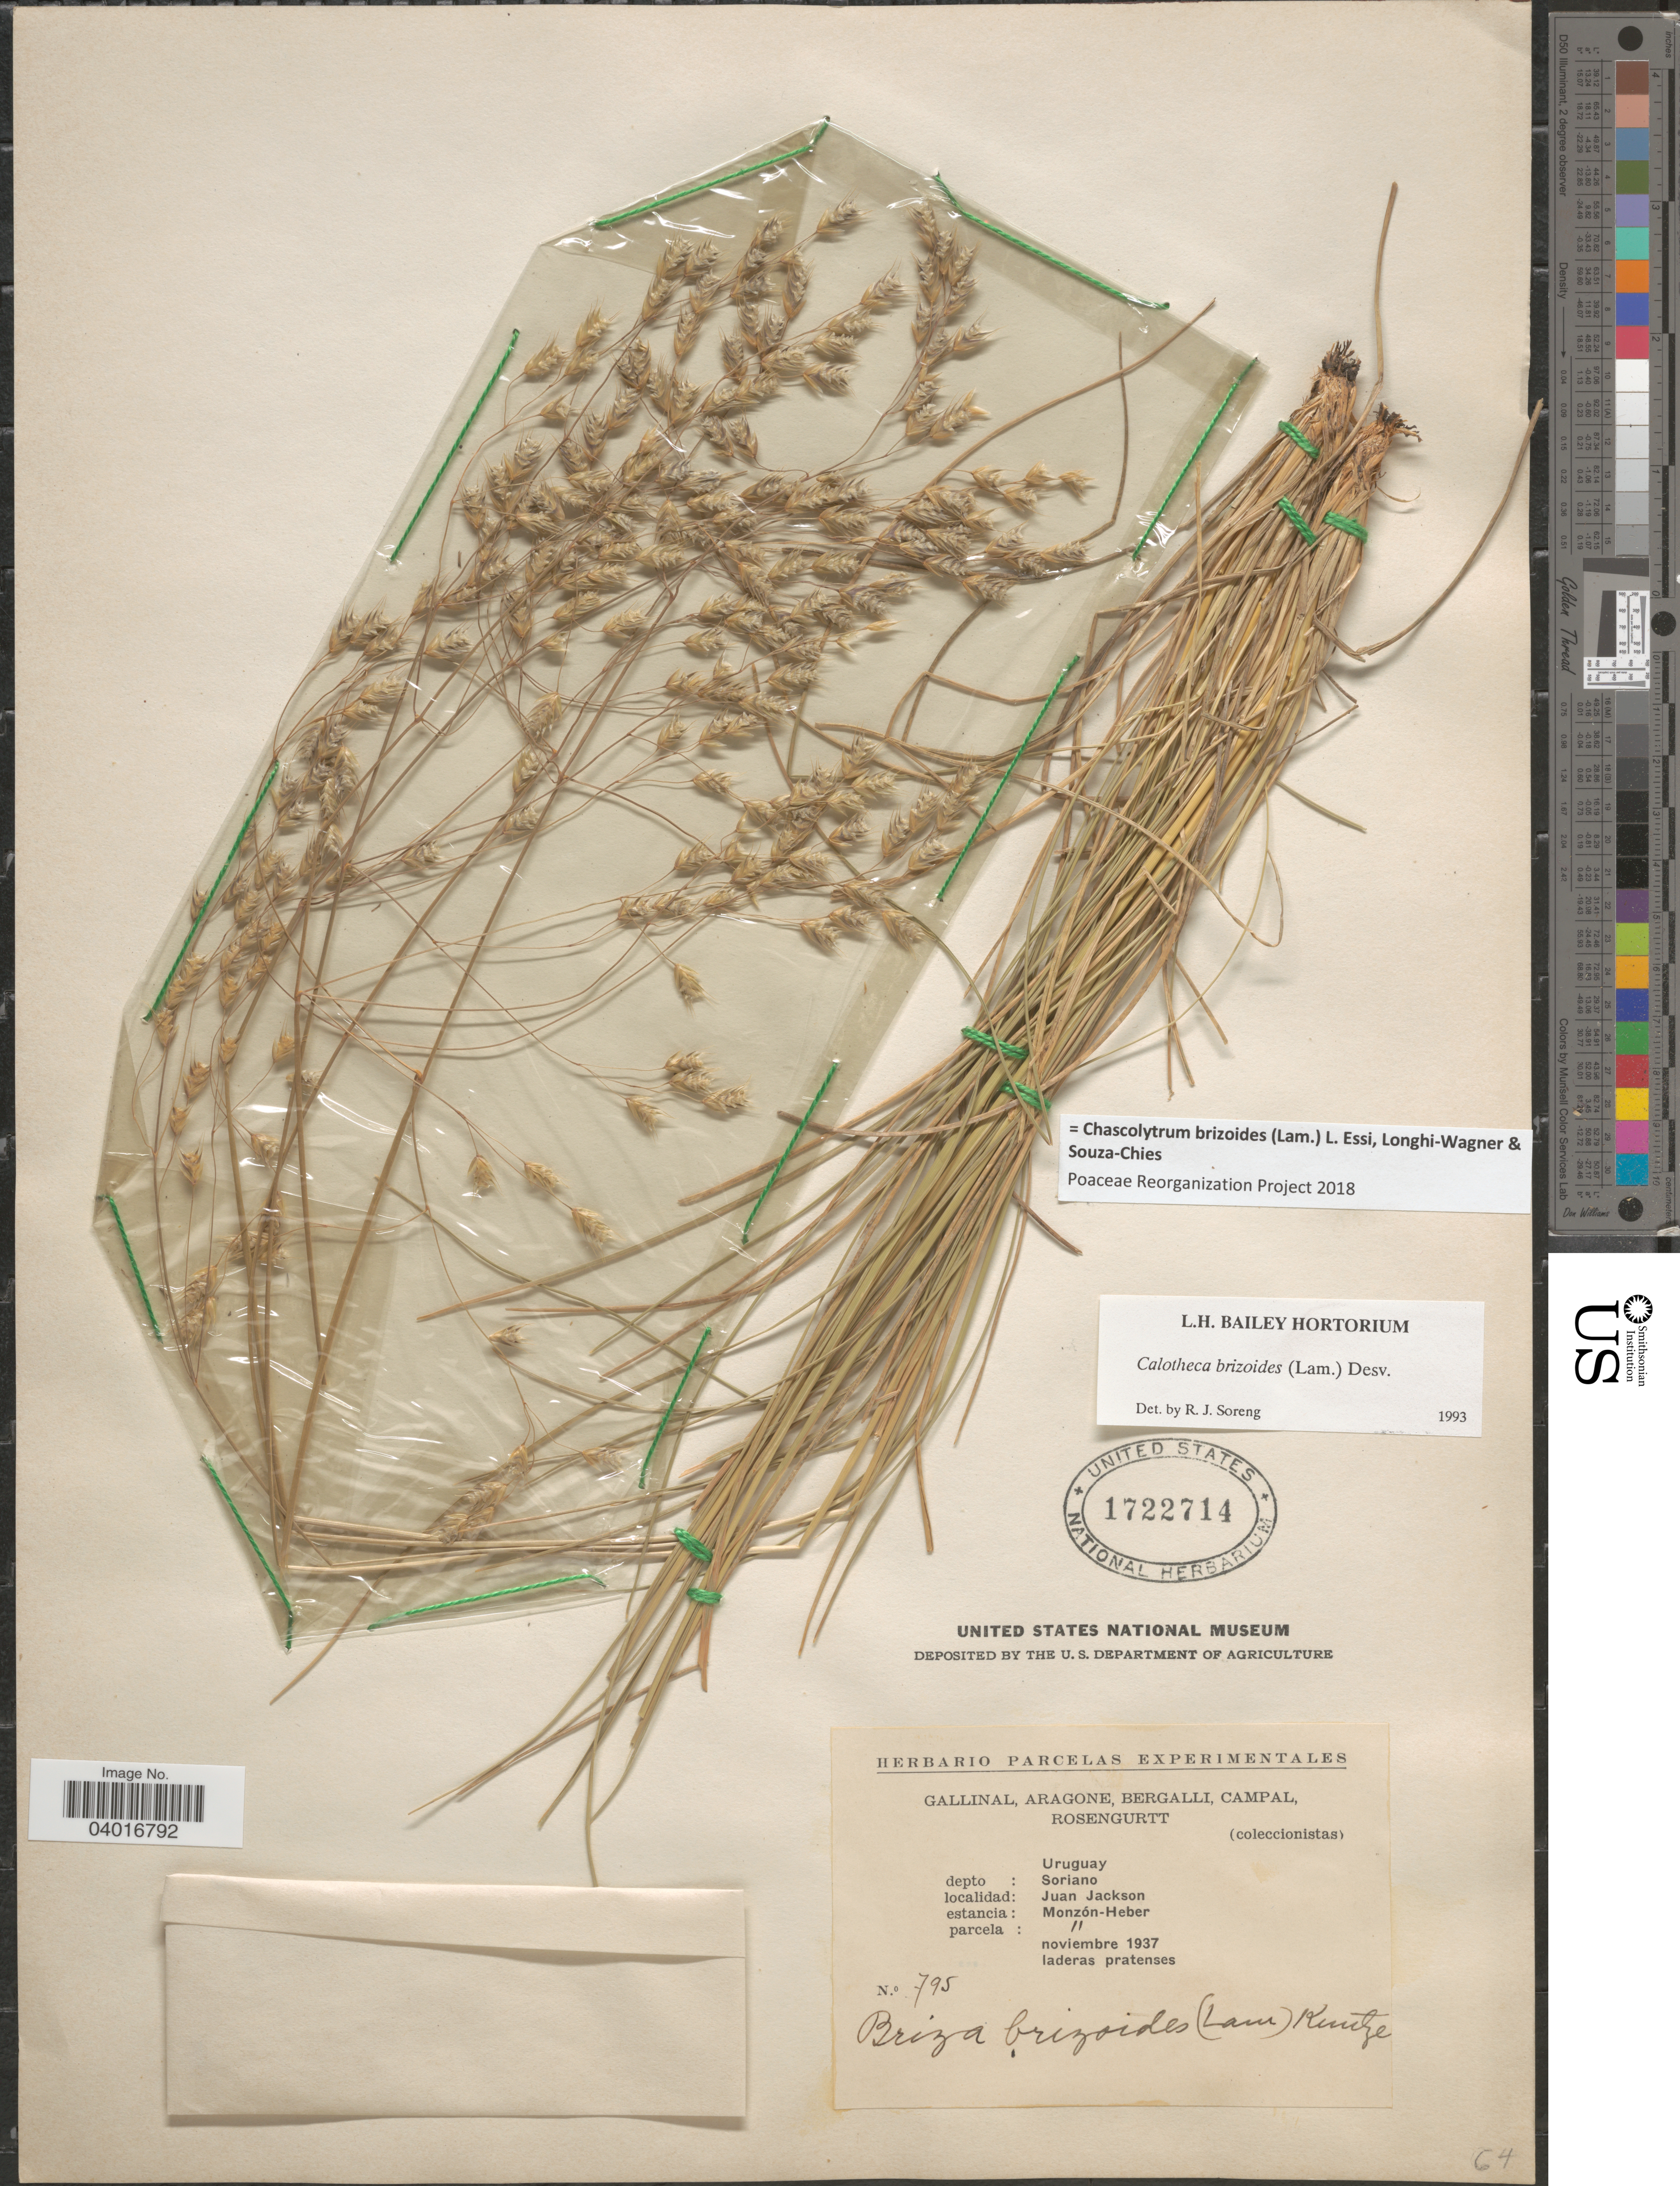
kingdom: Plantae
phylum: Tracheophyta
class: Liliopsida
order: Poales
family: Poaceae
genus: Chascolytrum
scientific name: Chascolytrum brizoides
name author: (Lam.) L. Essi et al.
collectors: -. Gallinal, -- Aragone, -- Bergalli, -- Campal & Rosengurtt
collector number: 795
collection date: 1937-11-11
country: Uruguay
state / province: Soriano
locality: Depto: Soriano. Juan Jackson. Estancia: Monzón-Heber.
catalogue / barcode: US 1722714